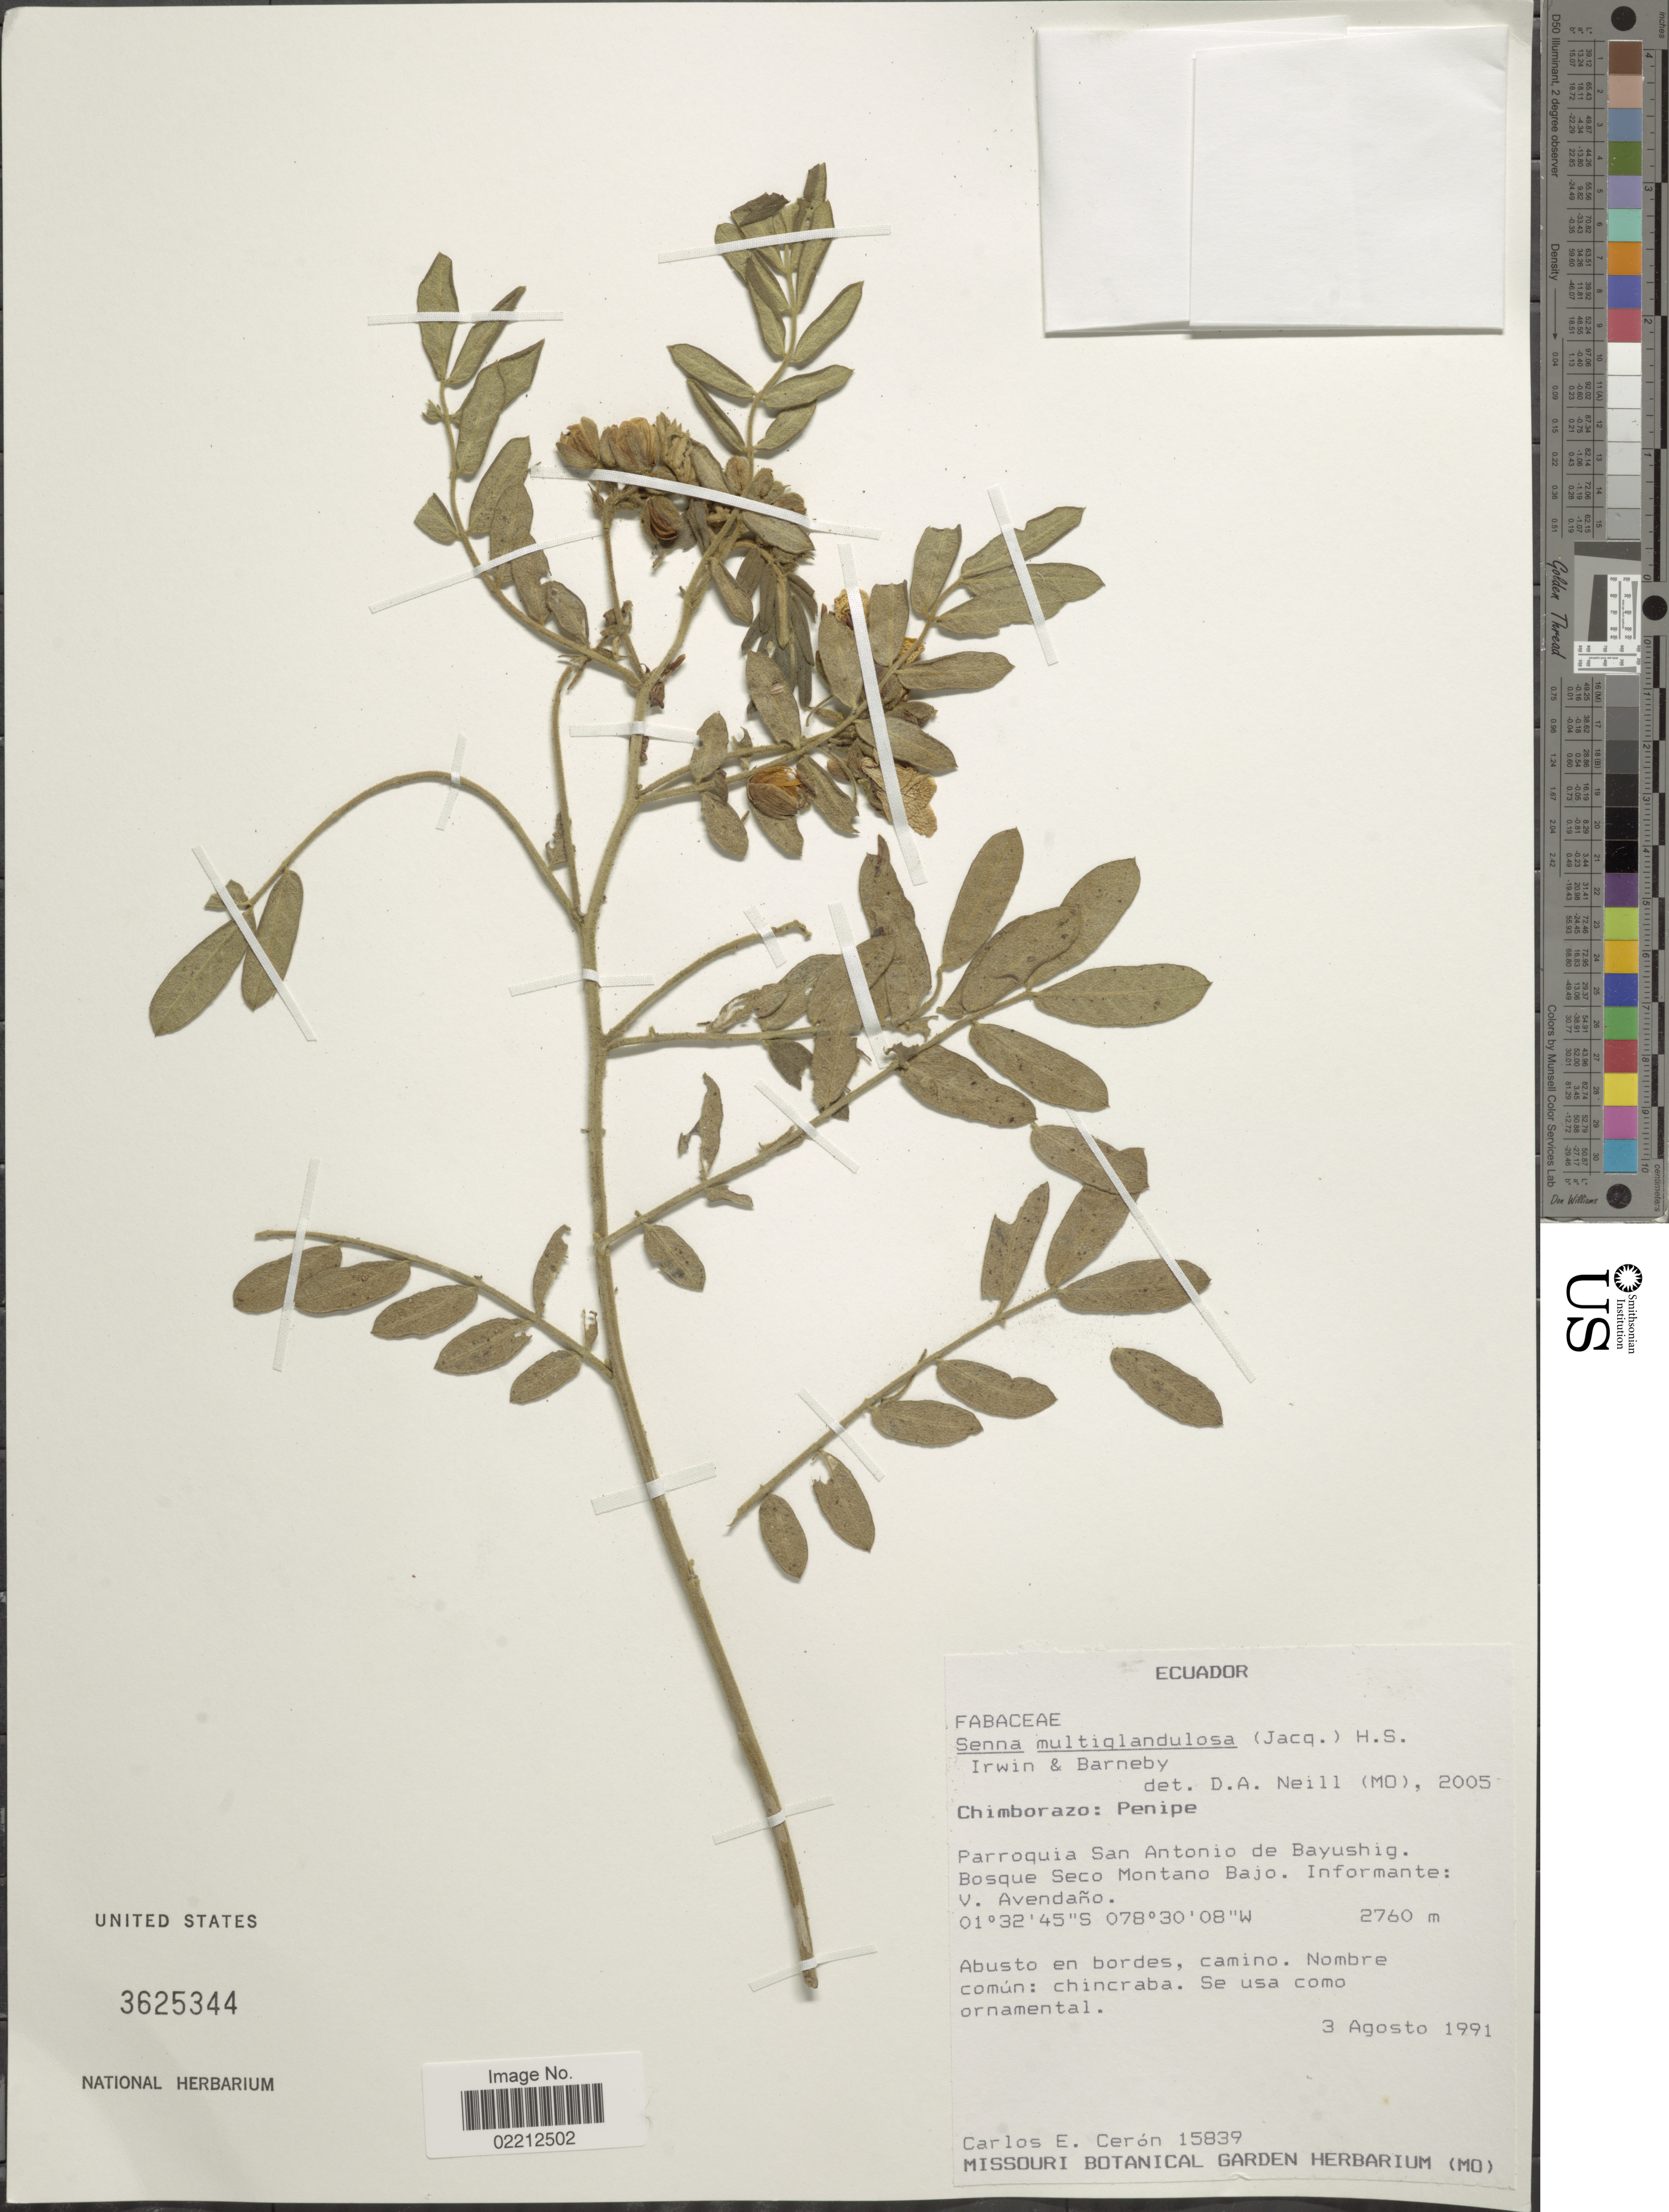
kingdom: Plantae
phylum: Tracheophyta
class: Magnoliopsida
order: Fabales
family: Fabaceae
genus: Senna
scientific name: Senna multiglandulosa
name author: (Jacq.) H.S. Irwin & Barneby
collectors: C. E. Cerón M.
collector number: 15839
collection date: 1991-08-03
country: Ecuador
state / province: Chimborazo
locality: Chimborazo: Penipe, Parroquia San Antonio de Nayushig. Bosque Seco Montano Bajo.V. Avendano.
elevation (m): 2760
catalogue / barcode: US 3625344